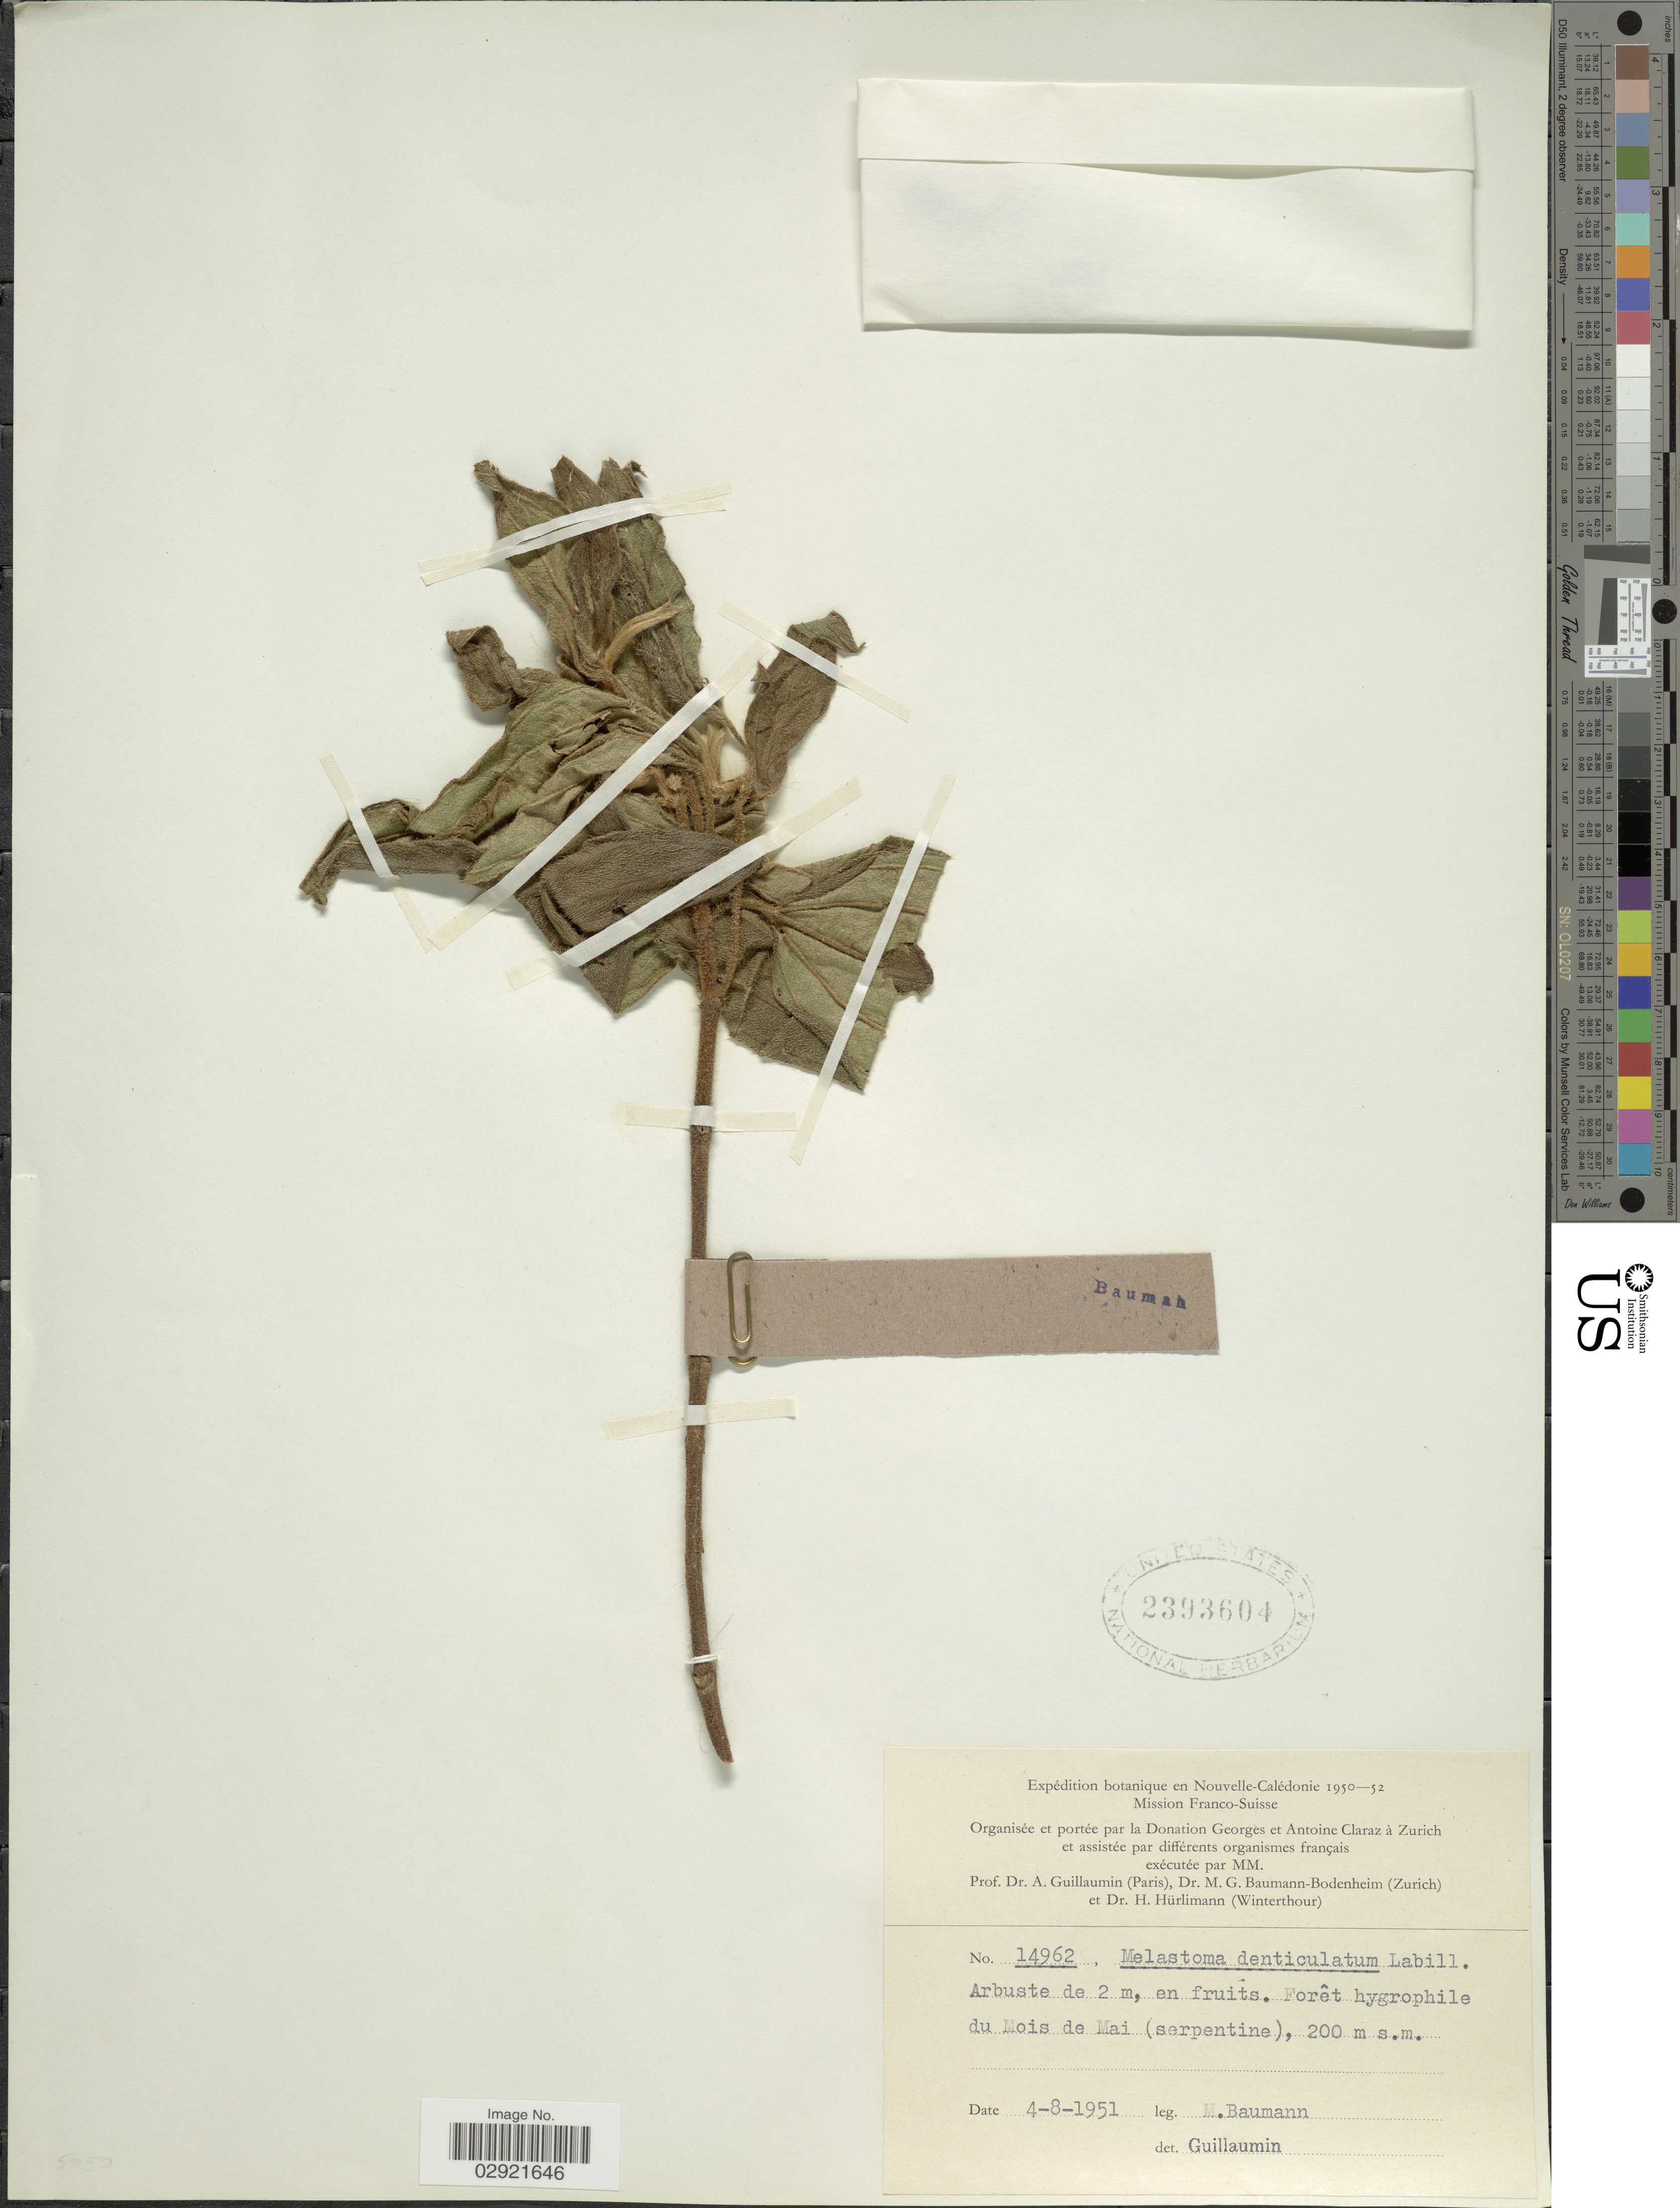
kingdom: Plantae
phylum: Tracheophyta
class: Magnoliopsida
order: Myrtales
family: Melastomataceae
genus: Melastoma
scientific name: Melastoma malabathricum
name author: L.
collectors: M. G. Baumann-Bodenheim, A. Guillaumin & H. Hürlimann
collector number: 14962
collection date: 1951-08-04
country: New Caledonia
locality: Forêt hygrophile du Mois de Mai (serpentine).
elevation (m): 200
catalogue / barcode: US 2393604